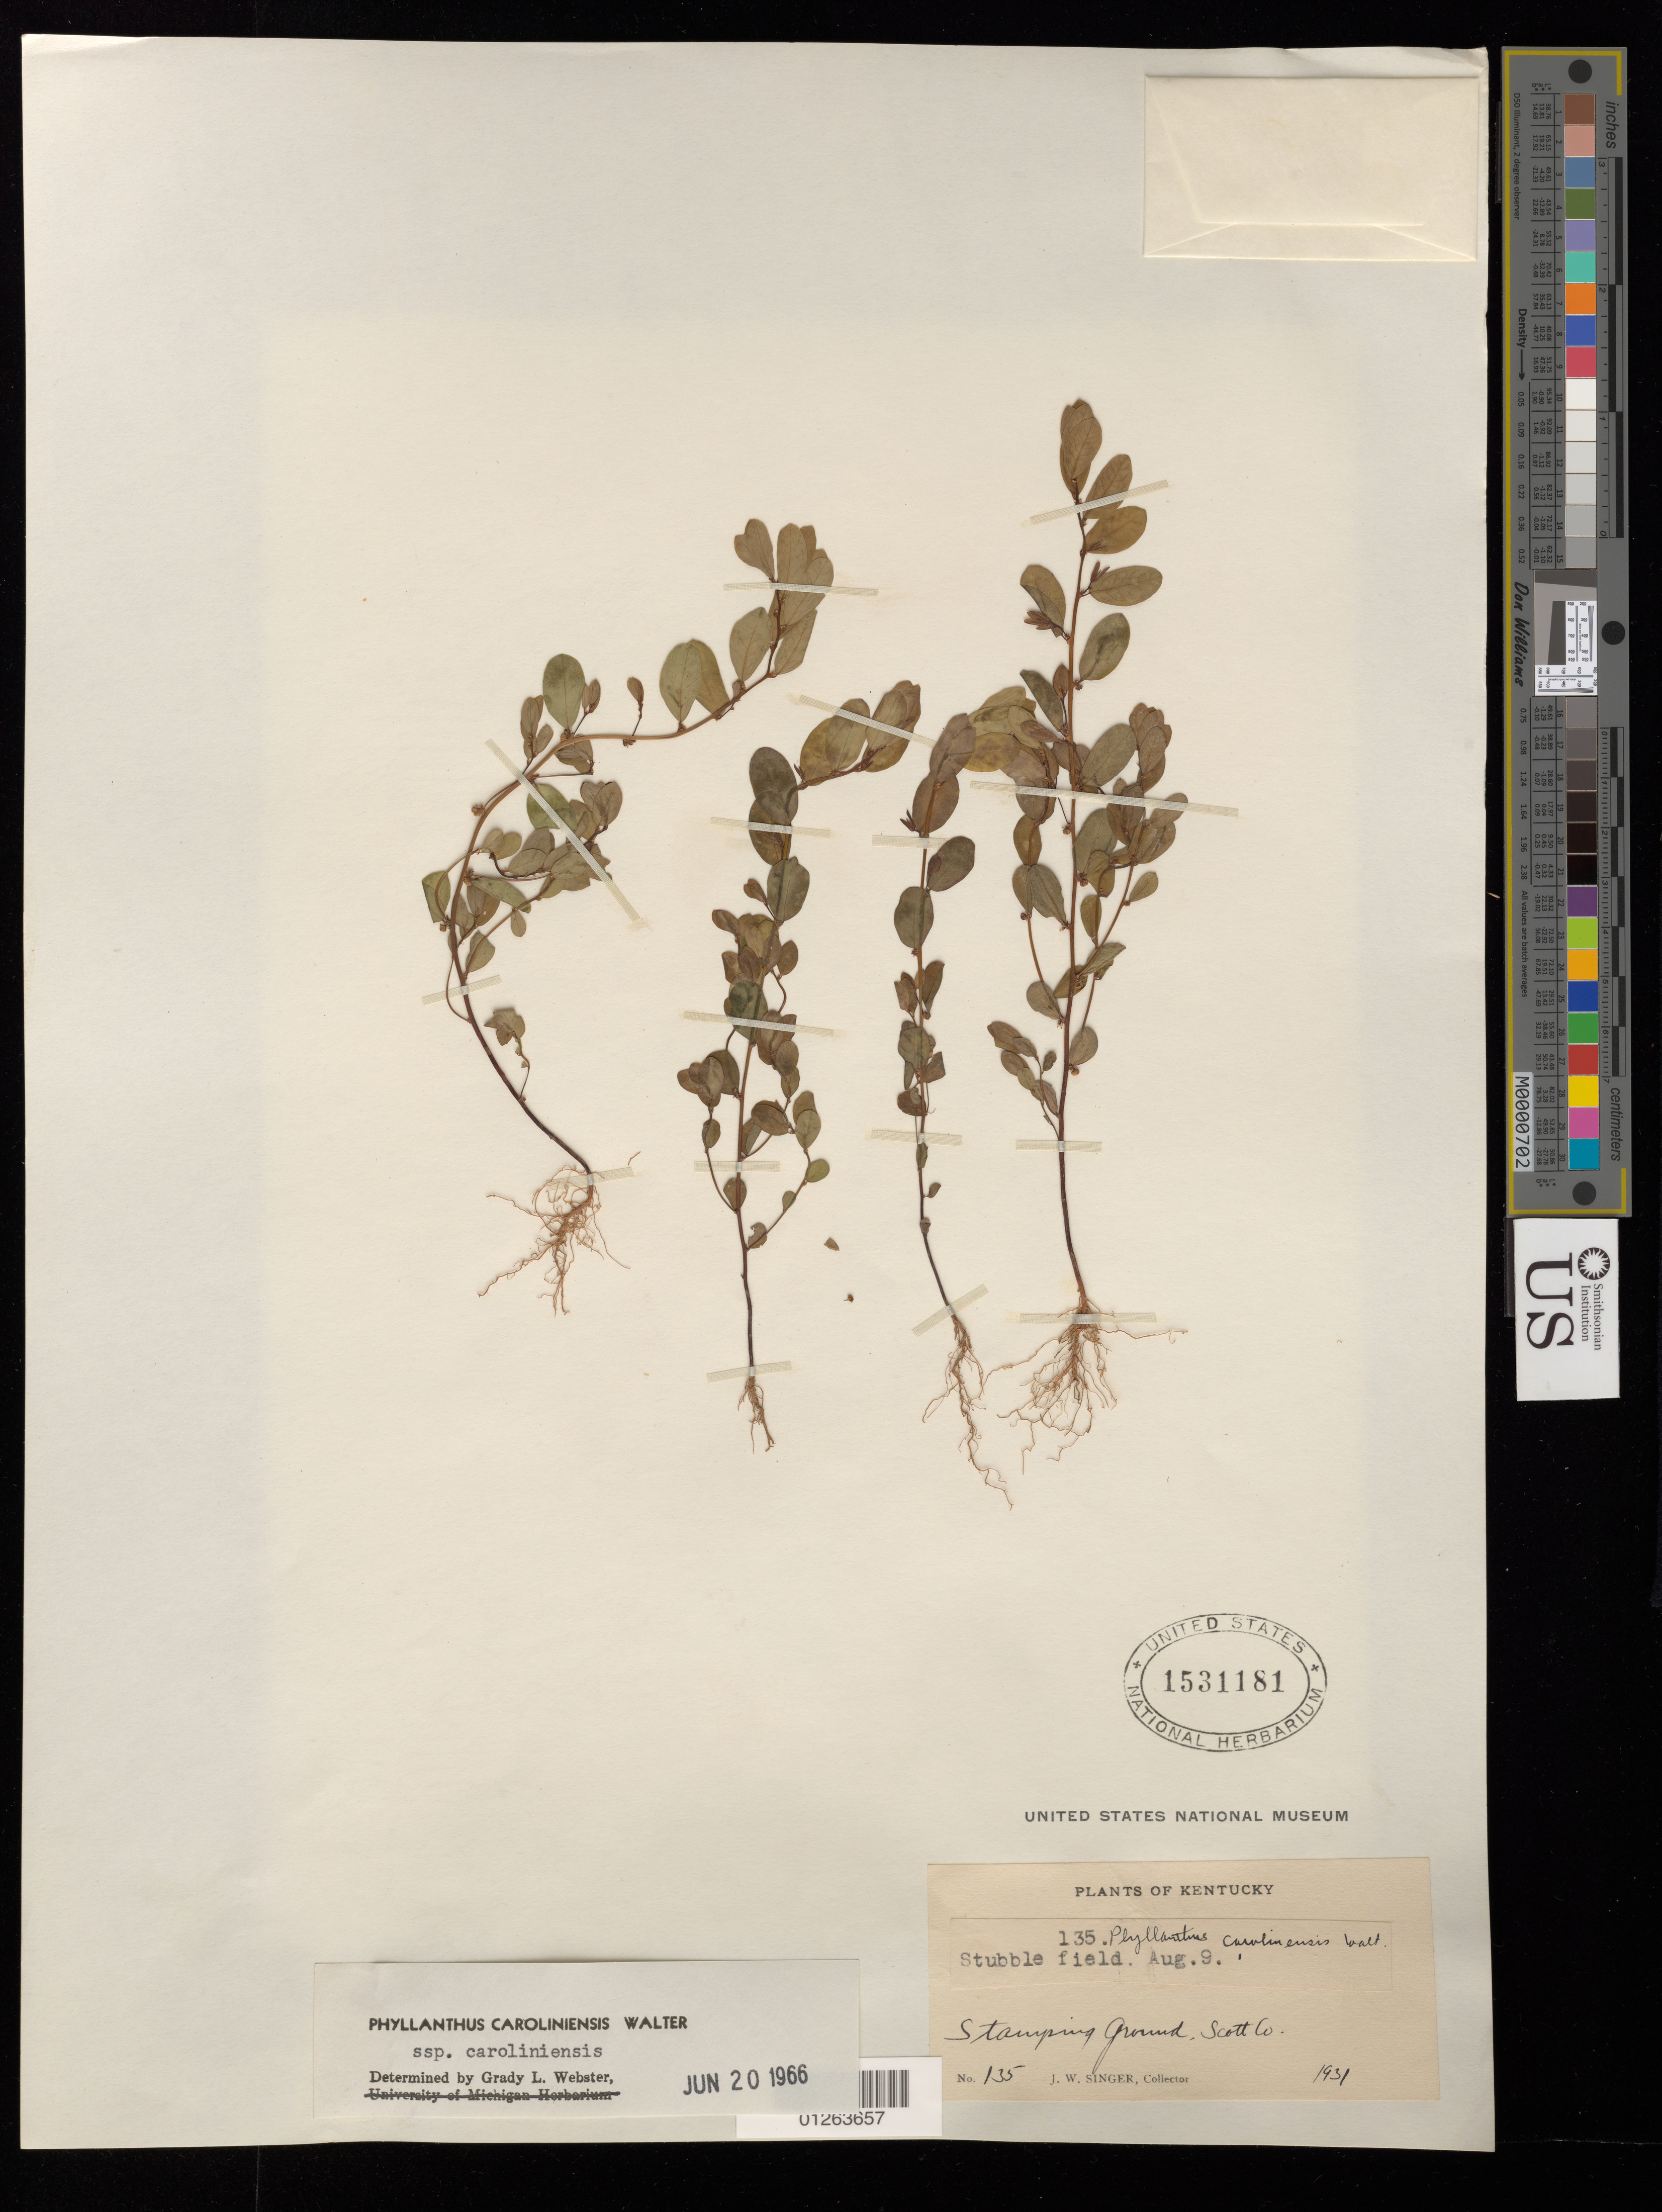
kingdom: Plantae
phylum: Tracheophyta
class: Magnoliopsida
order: Malpighiales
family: Phyllanthaceae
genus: Phyllanthus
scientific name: Phyllanthus caroliniensis subsp. caroliniensis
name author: Walter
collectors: J. EW. Singer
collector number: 135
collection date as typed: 9 Aug 1931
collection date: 1931-08-09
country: United States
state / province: Kentucky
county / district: Scott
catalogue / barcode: US 1531181